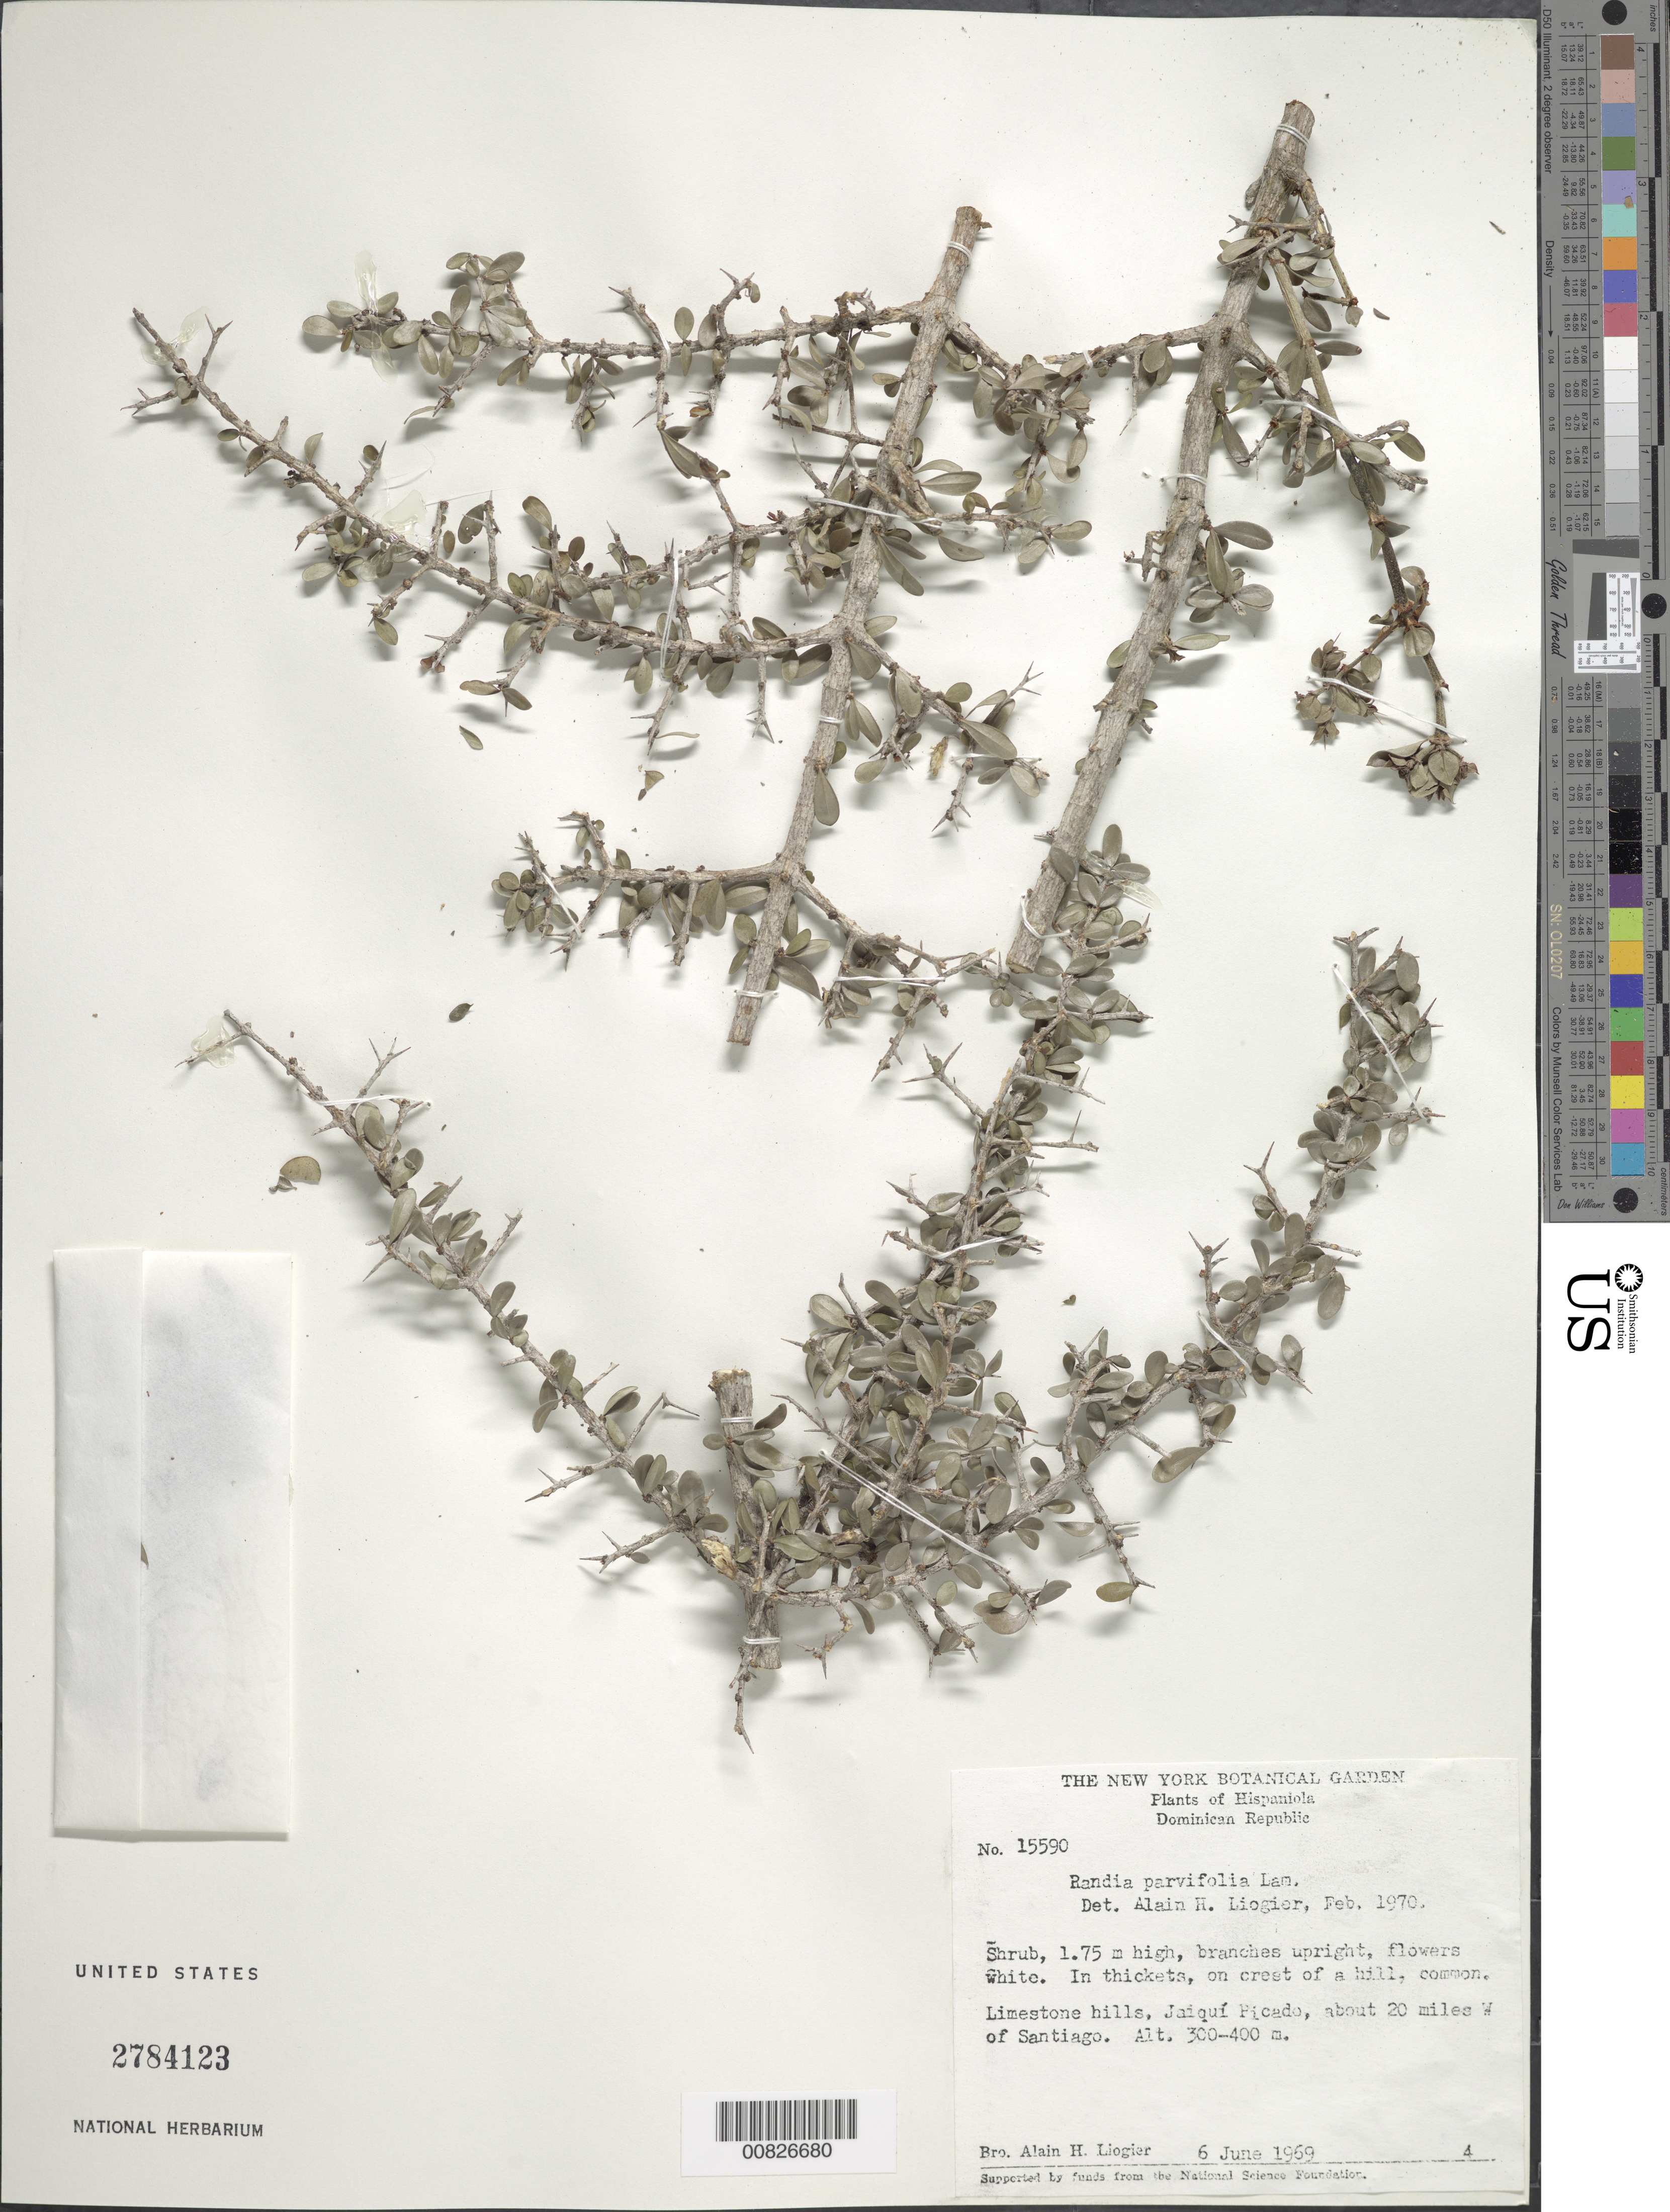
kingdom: Plantae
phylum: Tracheophyta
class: Magnoliopsida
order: Gentianales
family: Rubiaceae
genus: Randia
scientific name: Randia parvifolia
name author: Lam.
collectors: A. H. Liogier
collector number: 15590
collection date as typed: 06 Jun 1969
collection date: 1969-06-06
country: Dominican Republic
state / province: Santiago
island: Hispaniola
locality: Jaiquí Picado, about 20 miles W of Santiago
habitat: In thickets oncrest of a limestone hill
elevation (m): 300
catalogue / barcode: US 2784123